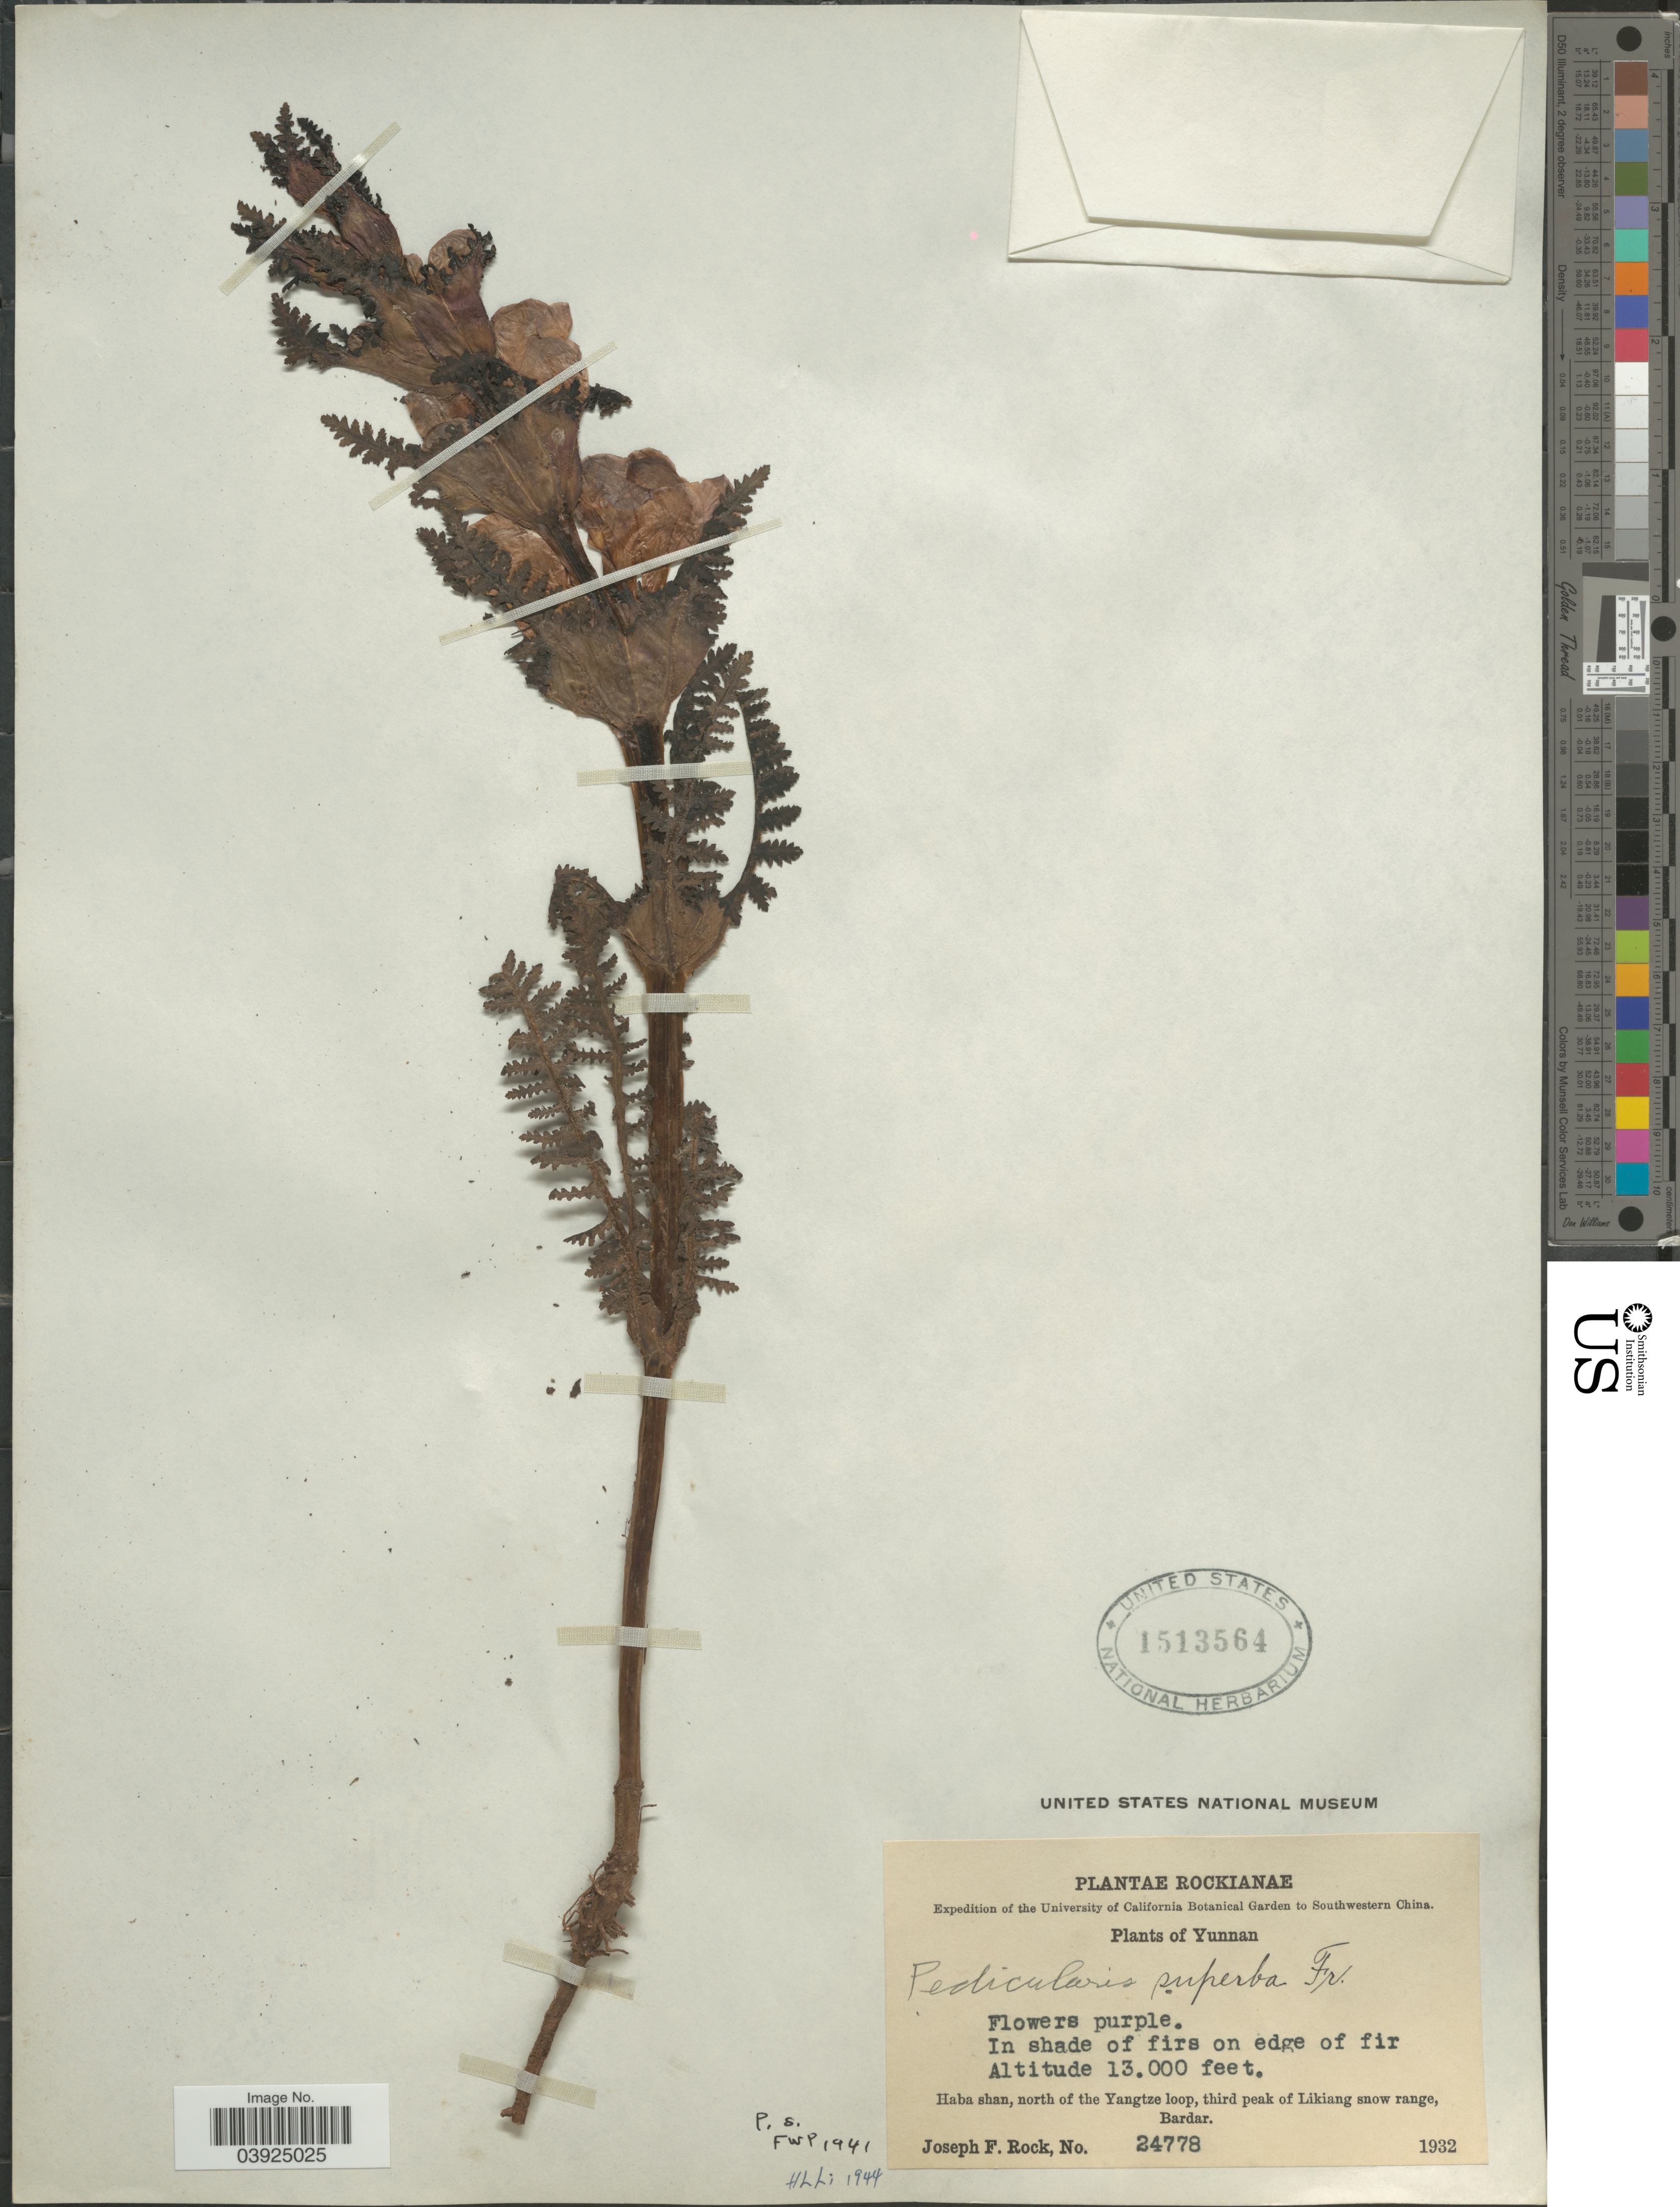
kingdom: Plantae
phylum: Tracheophyta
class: Magnoliopsida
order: Lamiales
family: Orobanchaceae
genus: Pedicularis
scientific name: Pedicularis superba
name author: Franch. ex Maxim.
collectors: J. F. Rock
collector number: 24778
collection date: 1932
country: China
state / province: Yunnan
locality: Southwestern China. Haba shan, north of the Yangtze loop, third peak of Likiang snow range, Bardar.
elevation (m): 3962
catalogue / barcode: US 1513564